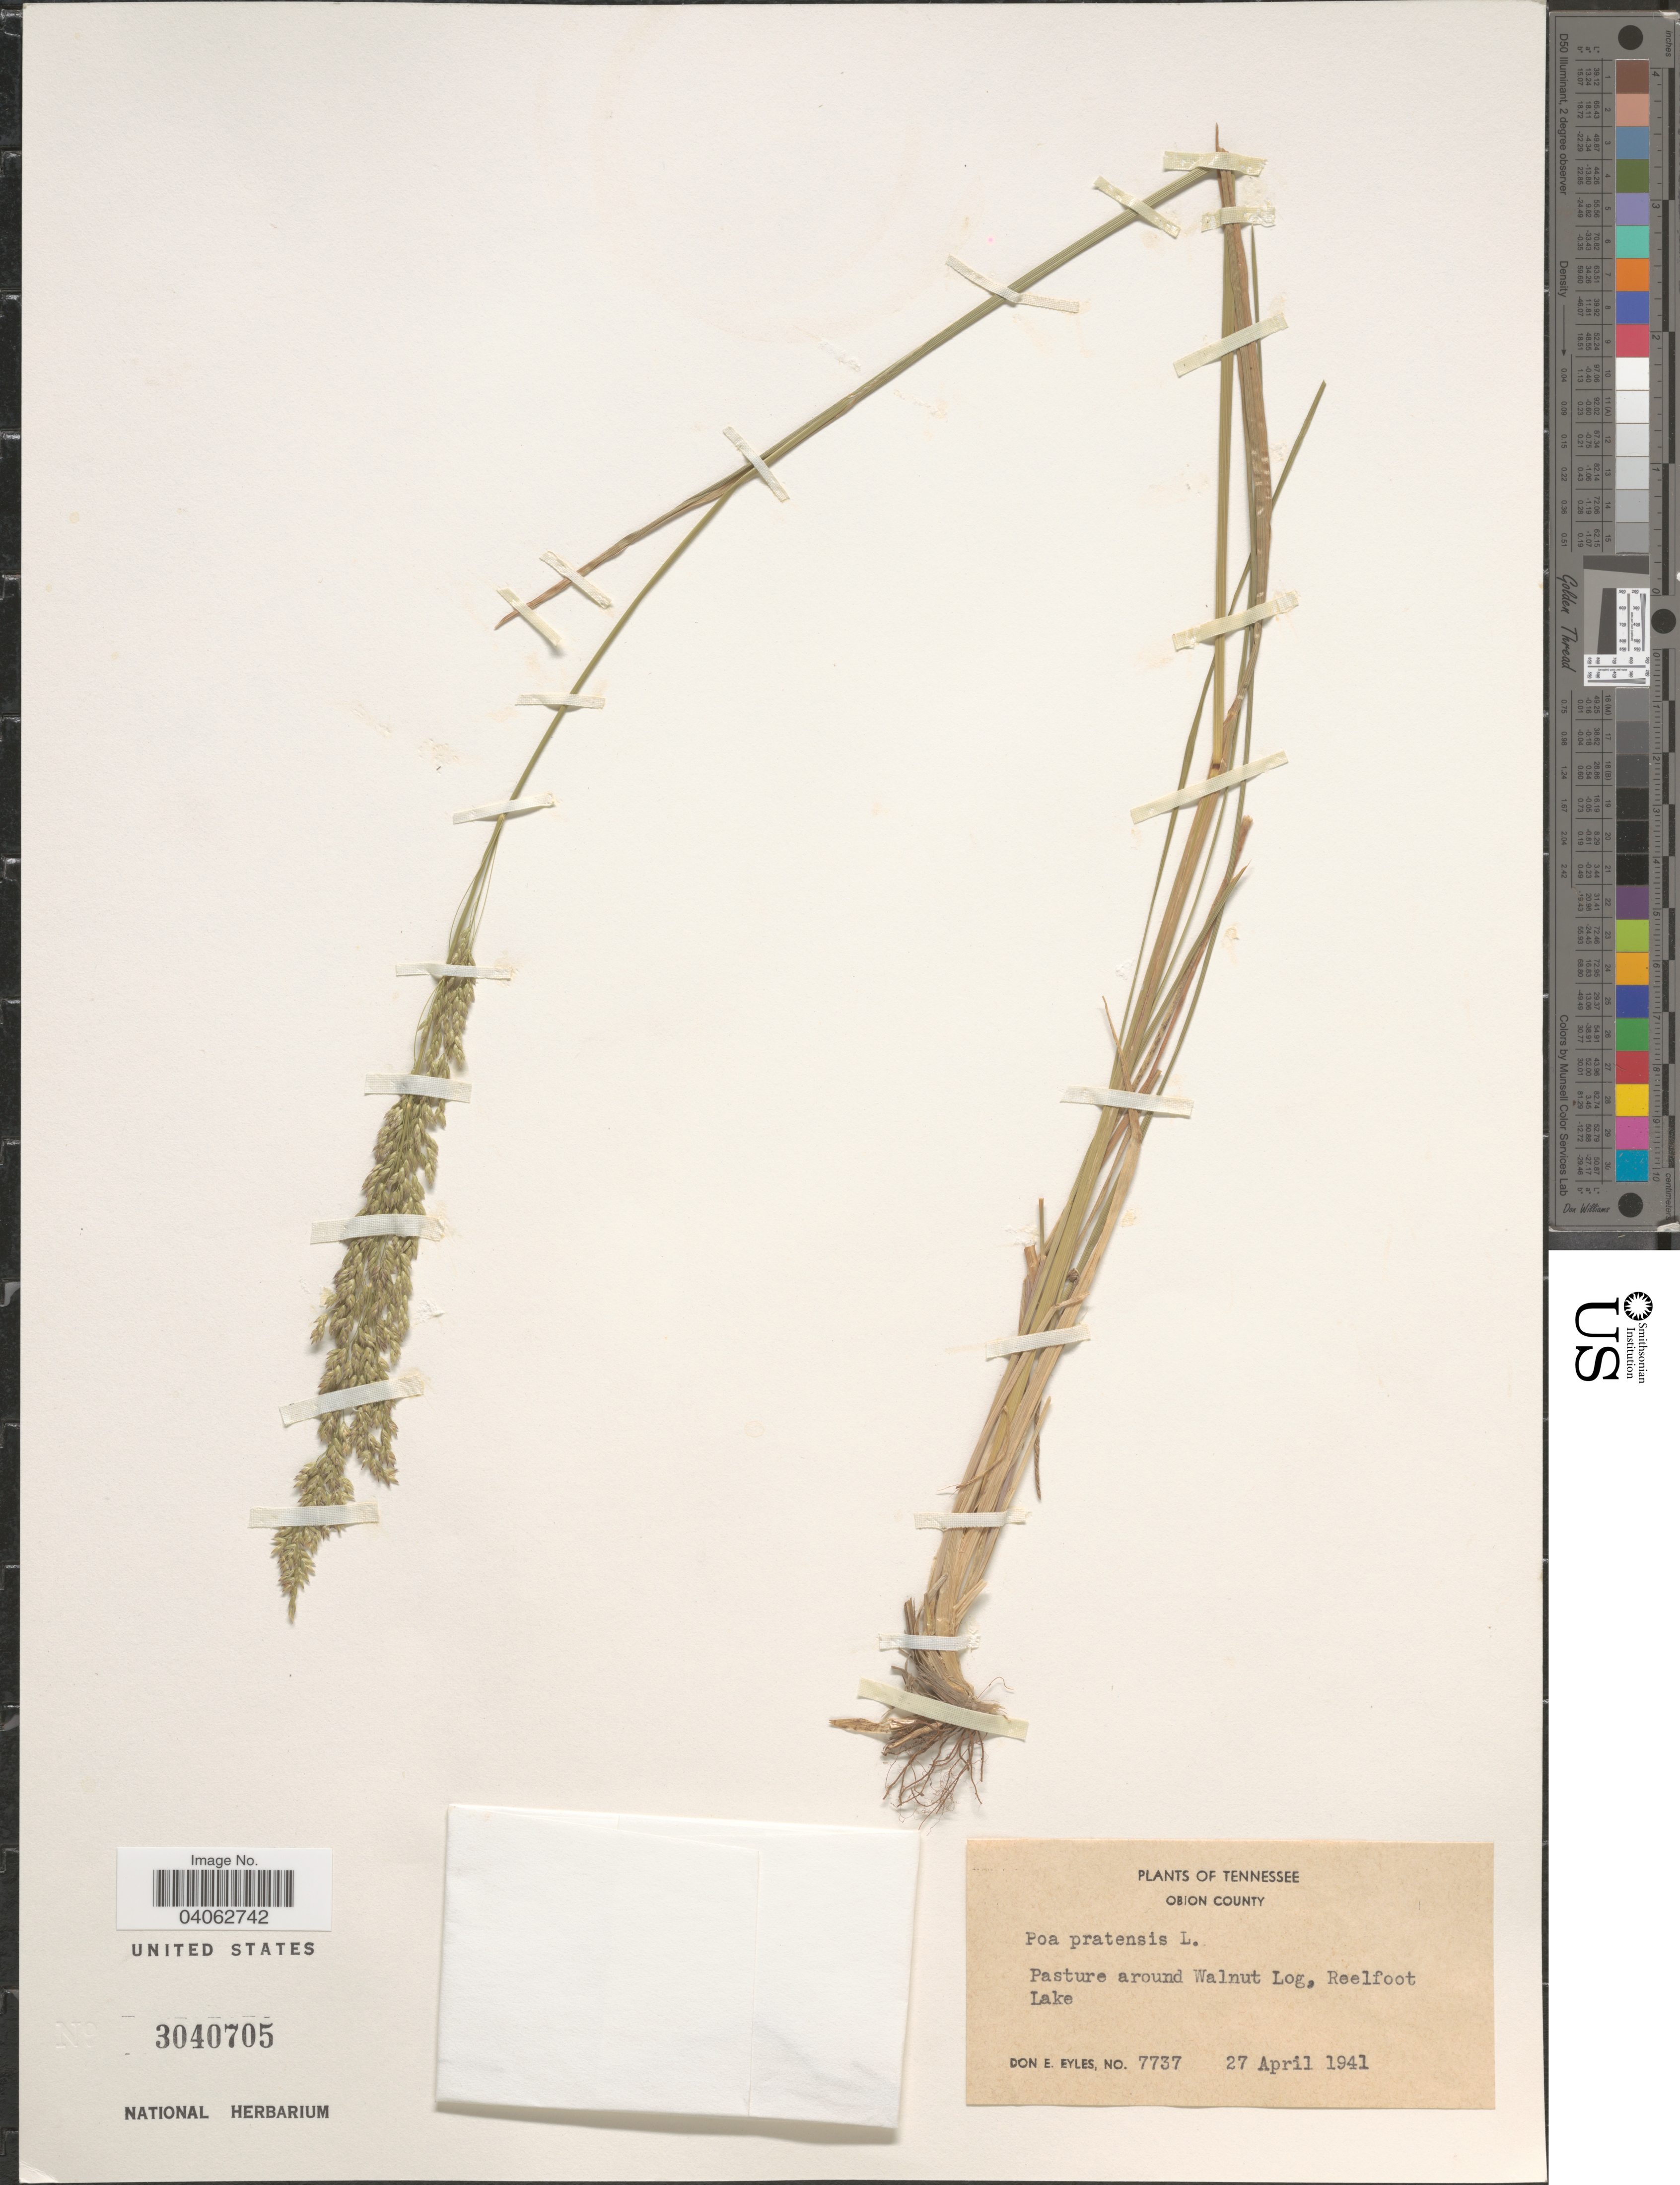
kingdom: Plantae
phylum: Tracheophyta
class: Liliopsida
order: Poales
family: Poaceae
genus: Poa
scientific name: Poa pratensis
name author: L.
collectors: D. Eyles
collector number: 7737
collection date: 1941-04-27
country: United States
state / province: Tennessee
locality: Obion County. Pasture around Walnut Log, Reelfoot Lake.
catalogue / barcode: US 3040705